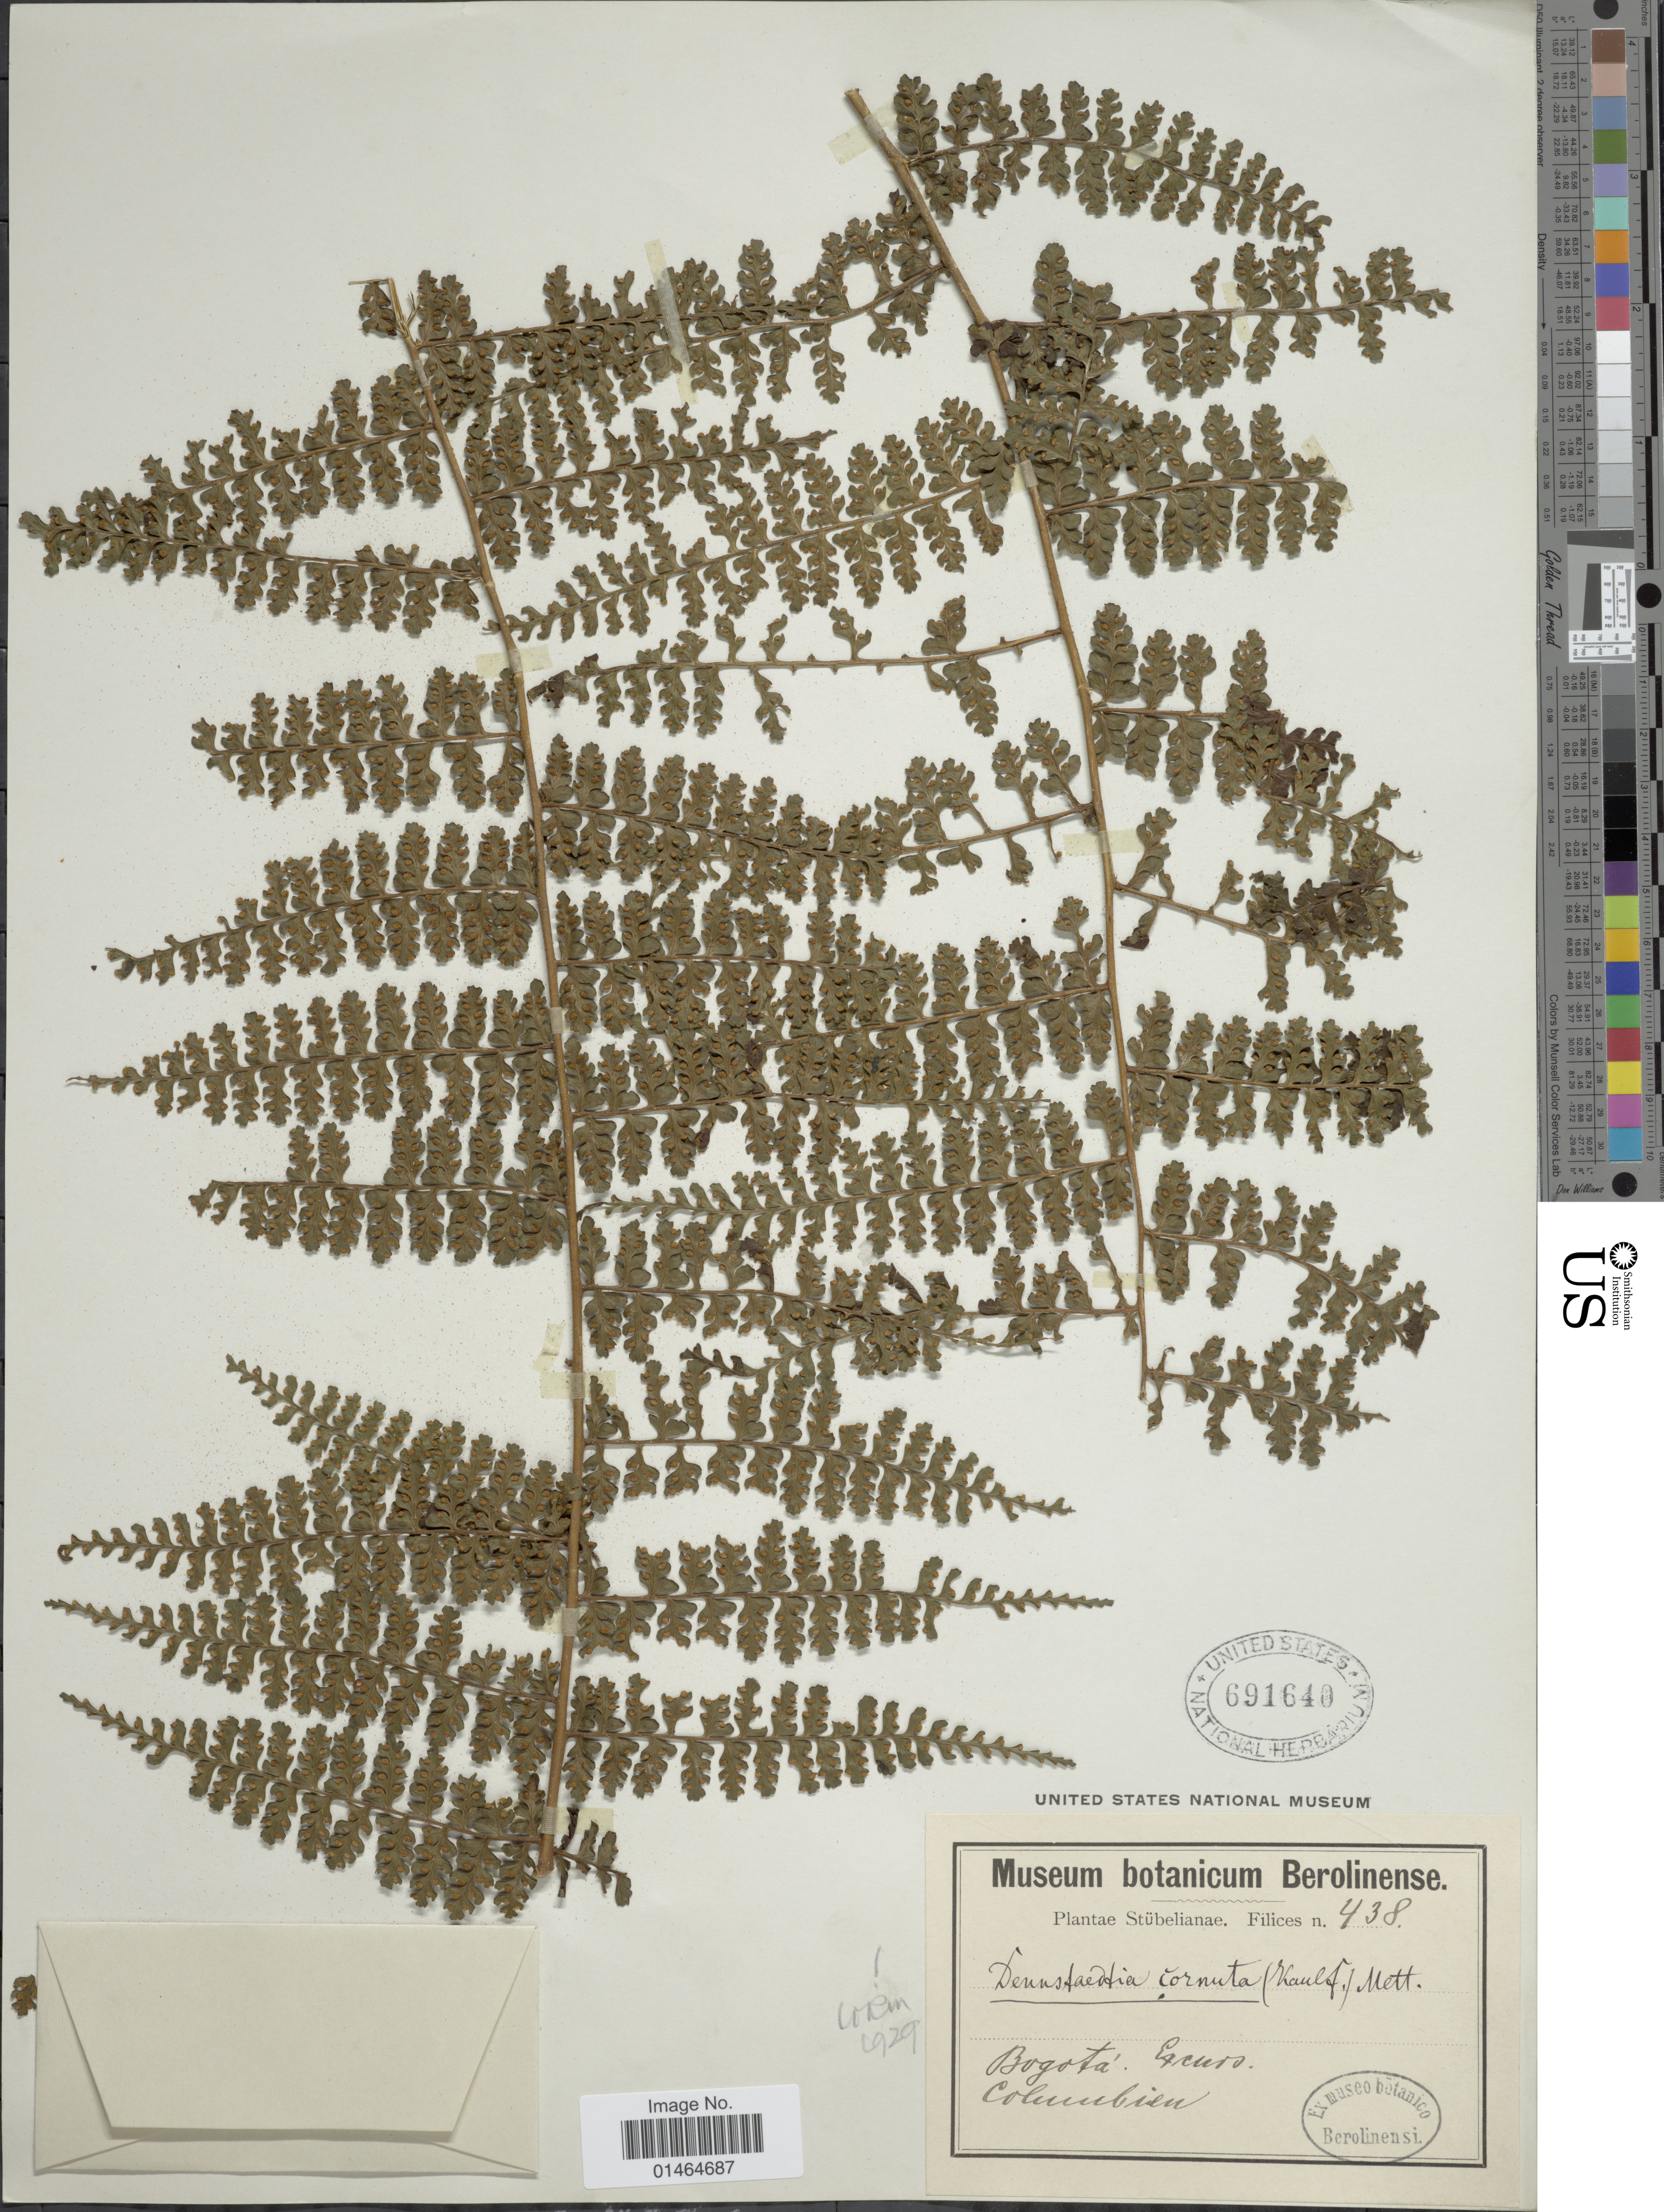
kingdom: Plantae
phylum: Tracheophyta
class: Polypodiopsida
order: Polypodiales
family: Dennstaedtiaceae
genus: Dennstaedtia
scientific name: Dennstaedtia dissecta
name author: (Sw.) T. Moore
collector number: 438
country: Colombia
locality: Bogotá, Escudo, Columbien.